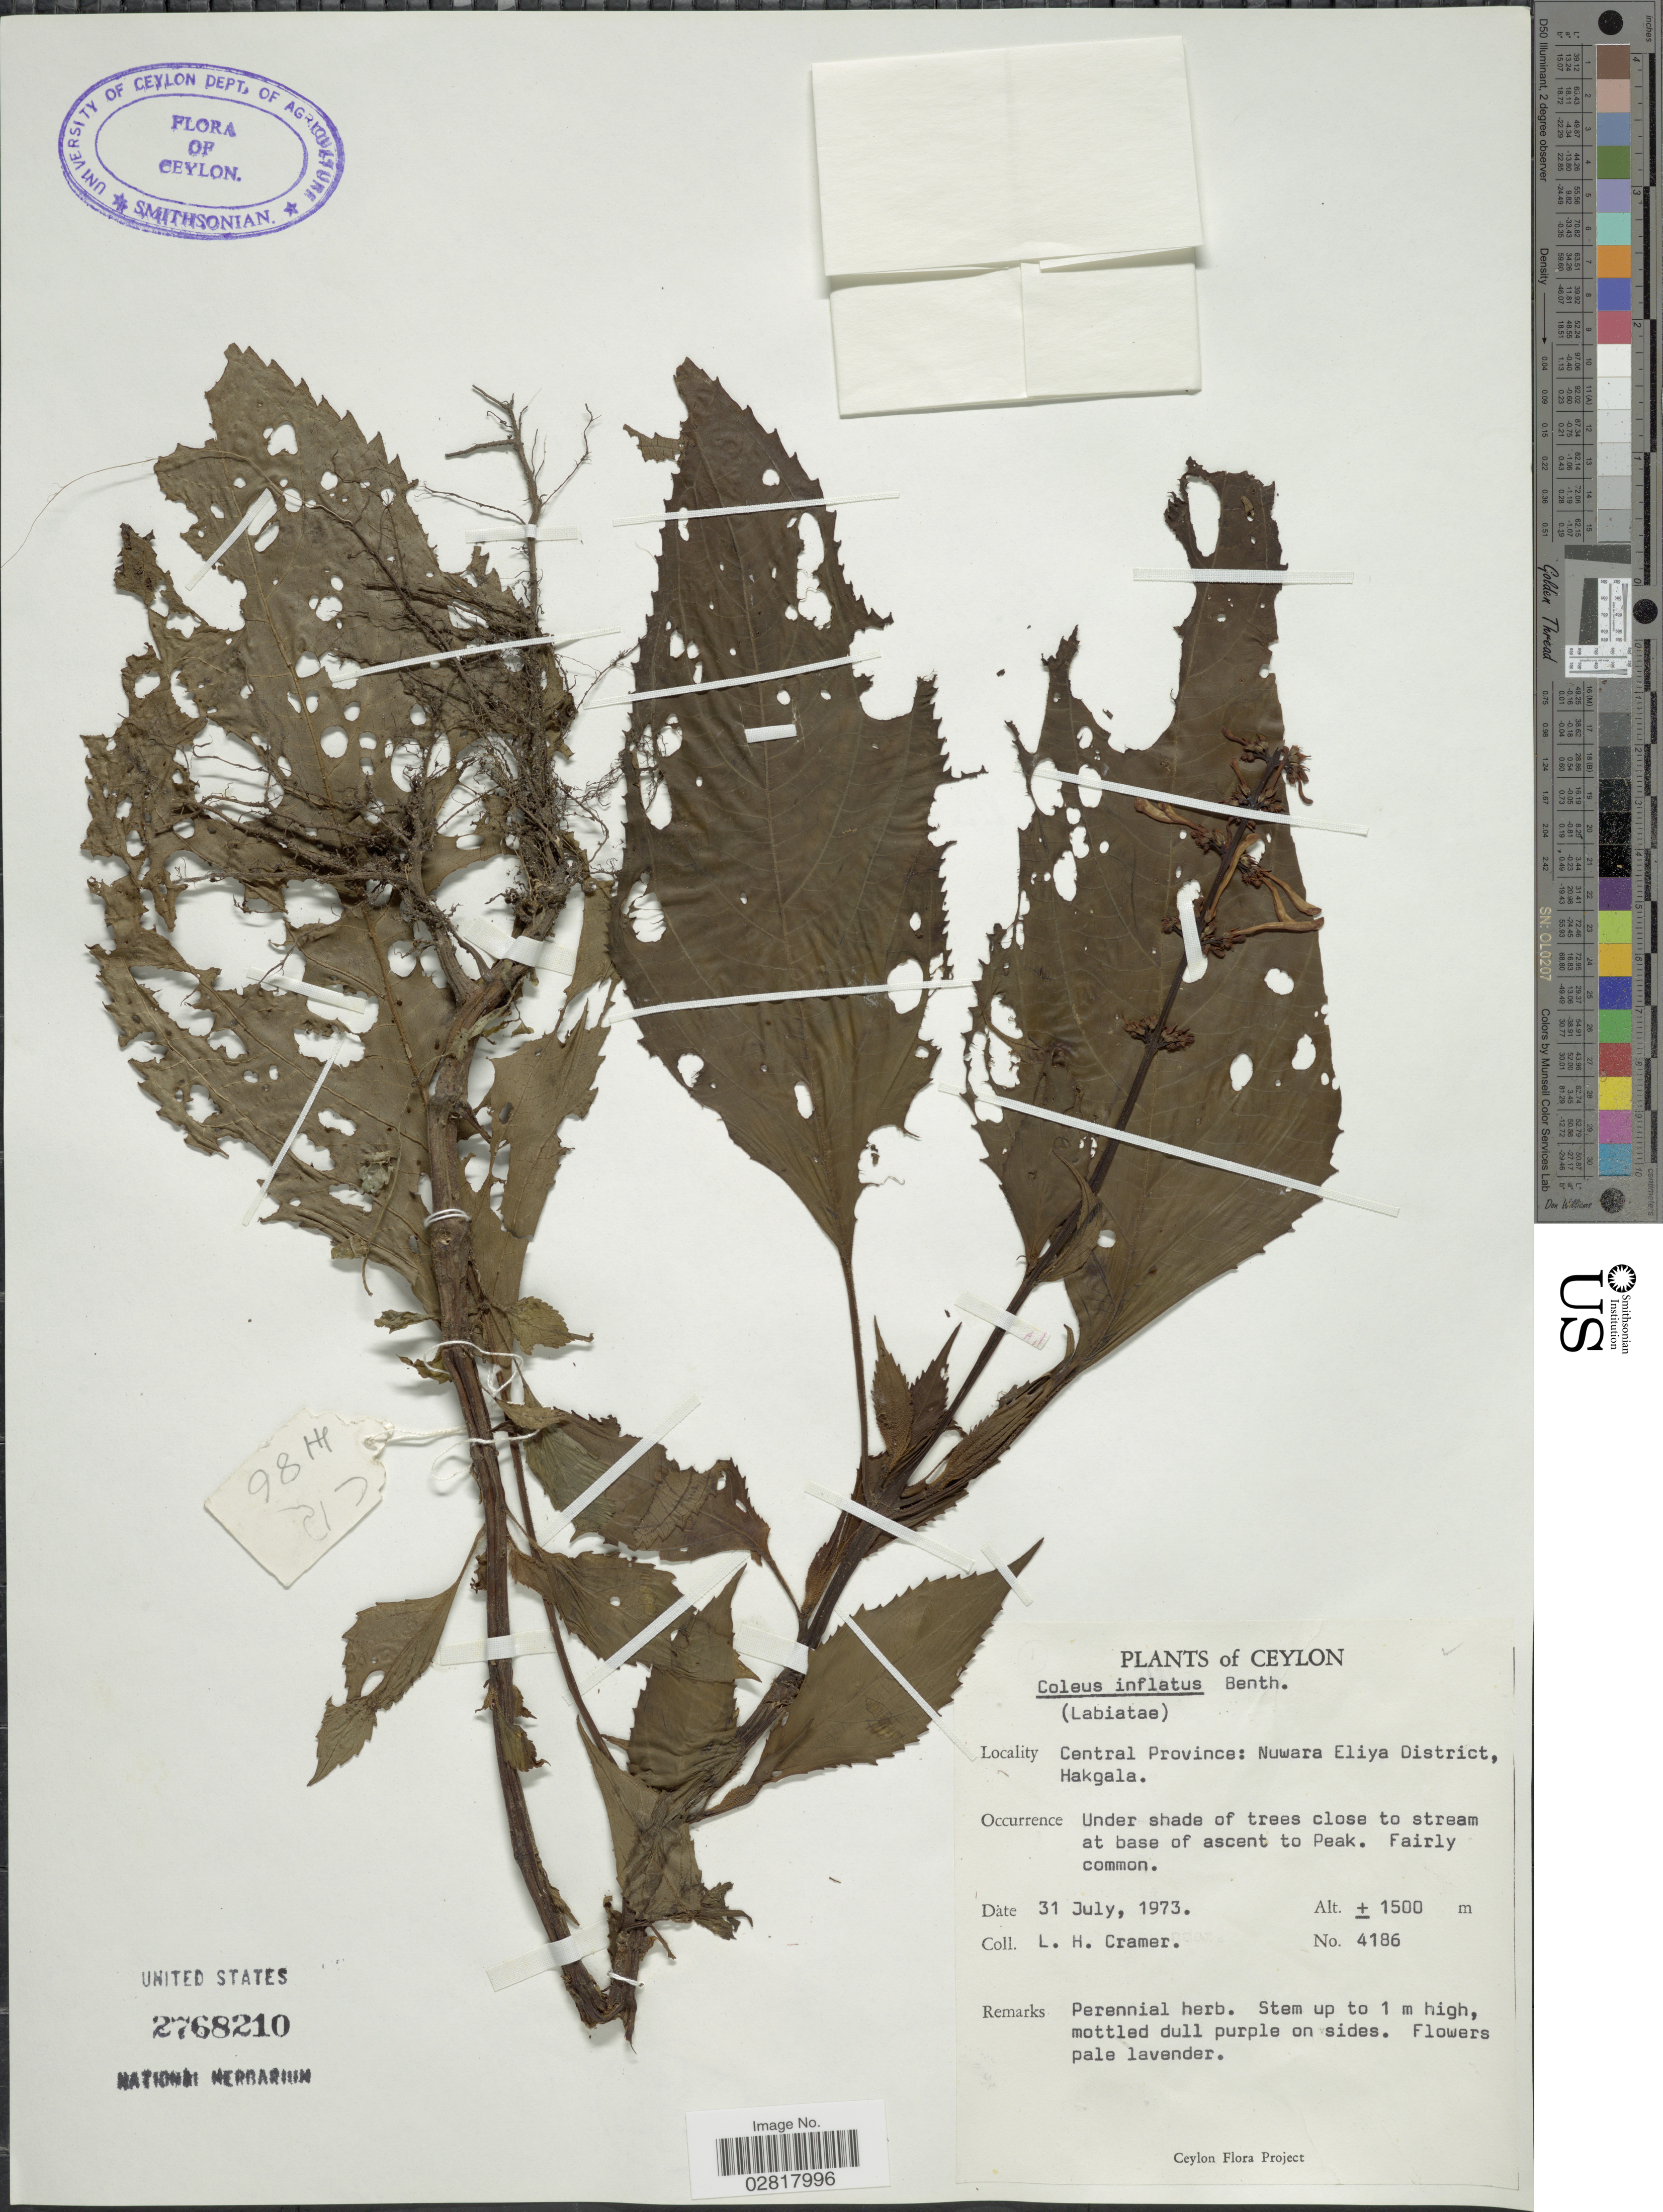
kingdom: Plantae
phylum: Tracheophyta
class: Magnoliopsida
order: Lamiales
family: Lamiaceae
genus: Plectranthus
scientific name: Plectranthus inflatus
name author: (Benth.) R.H. Willemse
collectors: L. H. Cramer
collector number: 4186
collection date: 1973-07-31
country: Sri Lanka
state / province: Central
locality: Ceylon, Nuwara Eliya District, Hakgala, close to stream at base of ascent to Peak.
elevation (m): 1500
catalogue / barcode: US 2768210